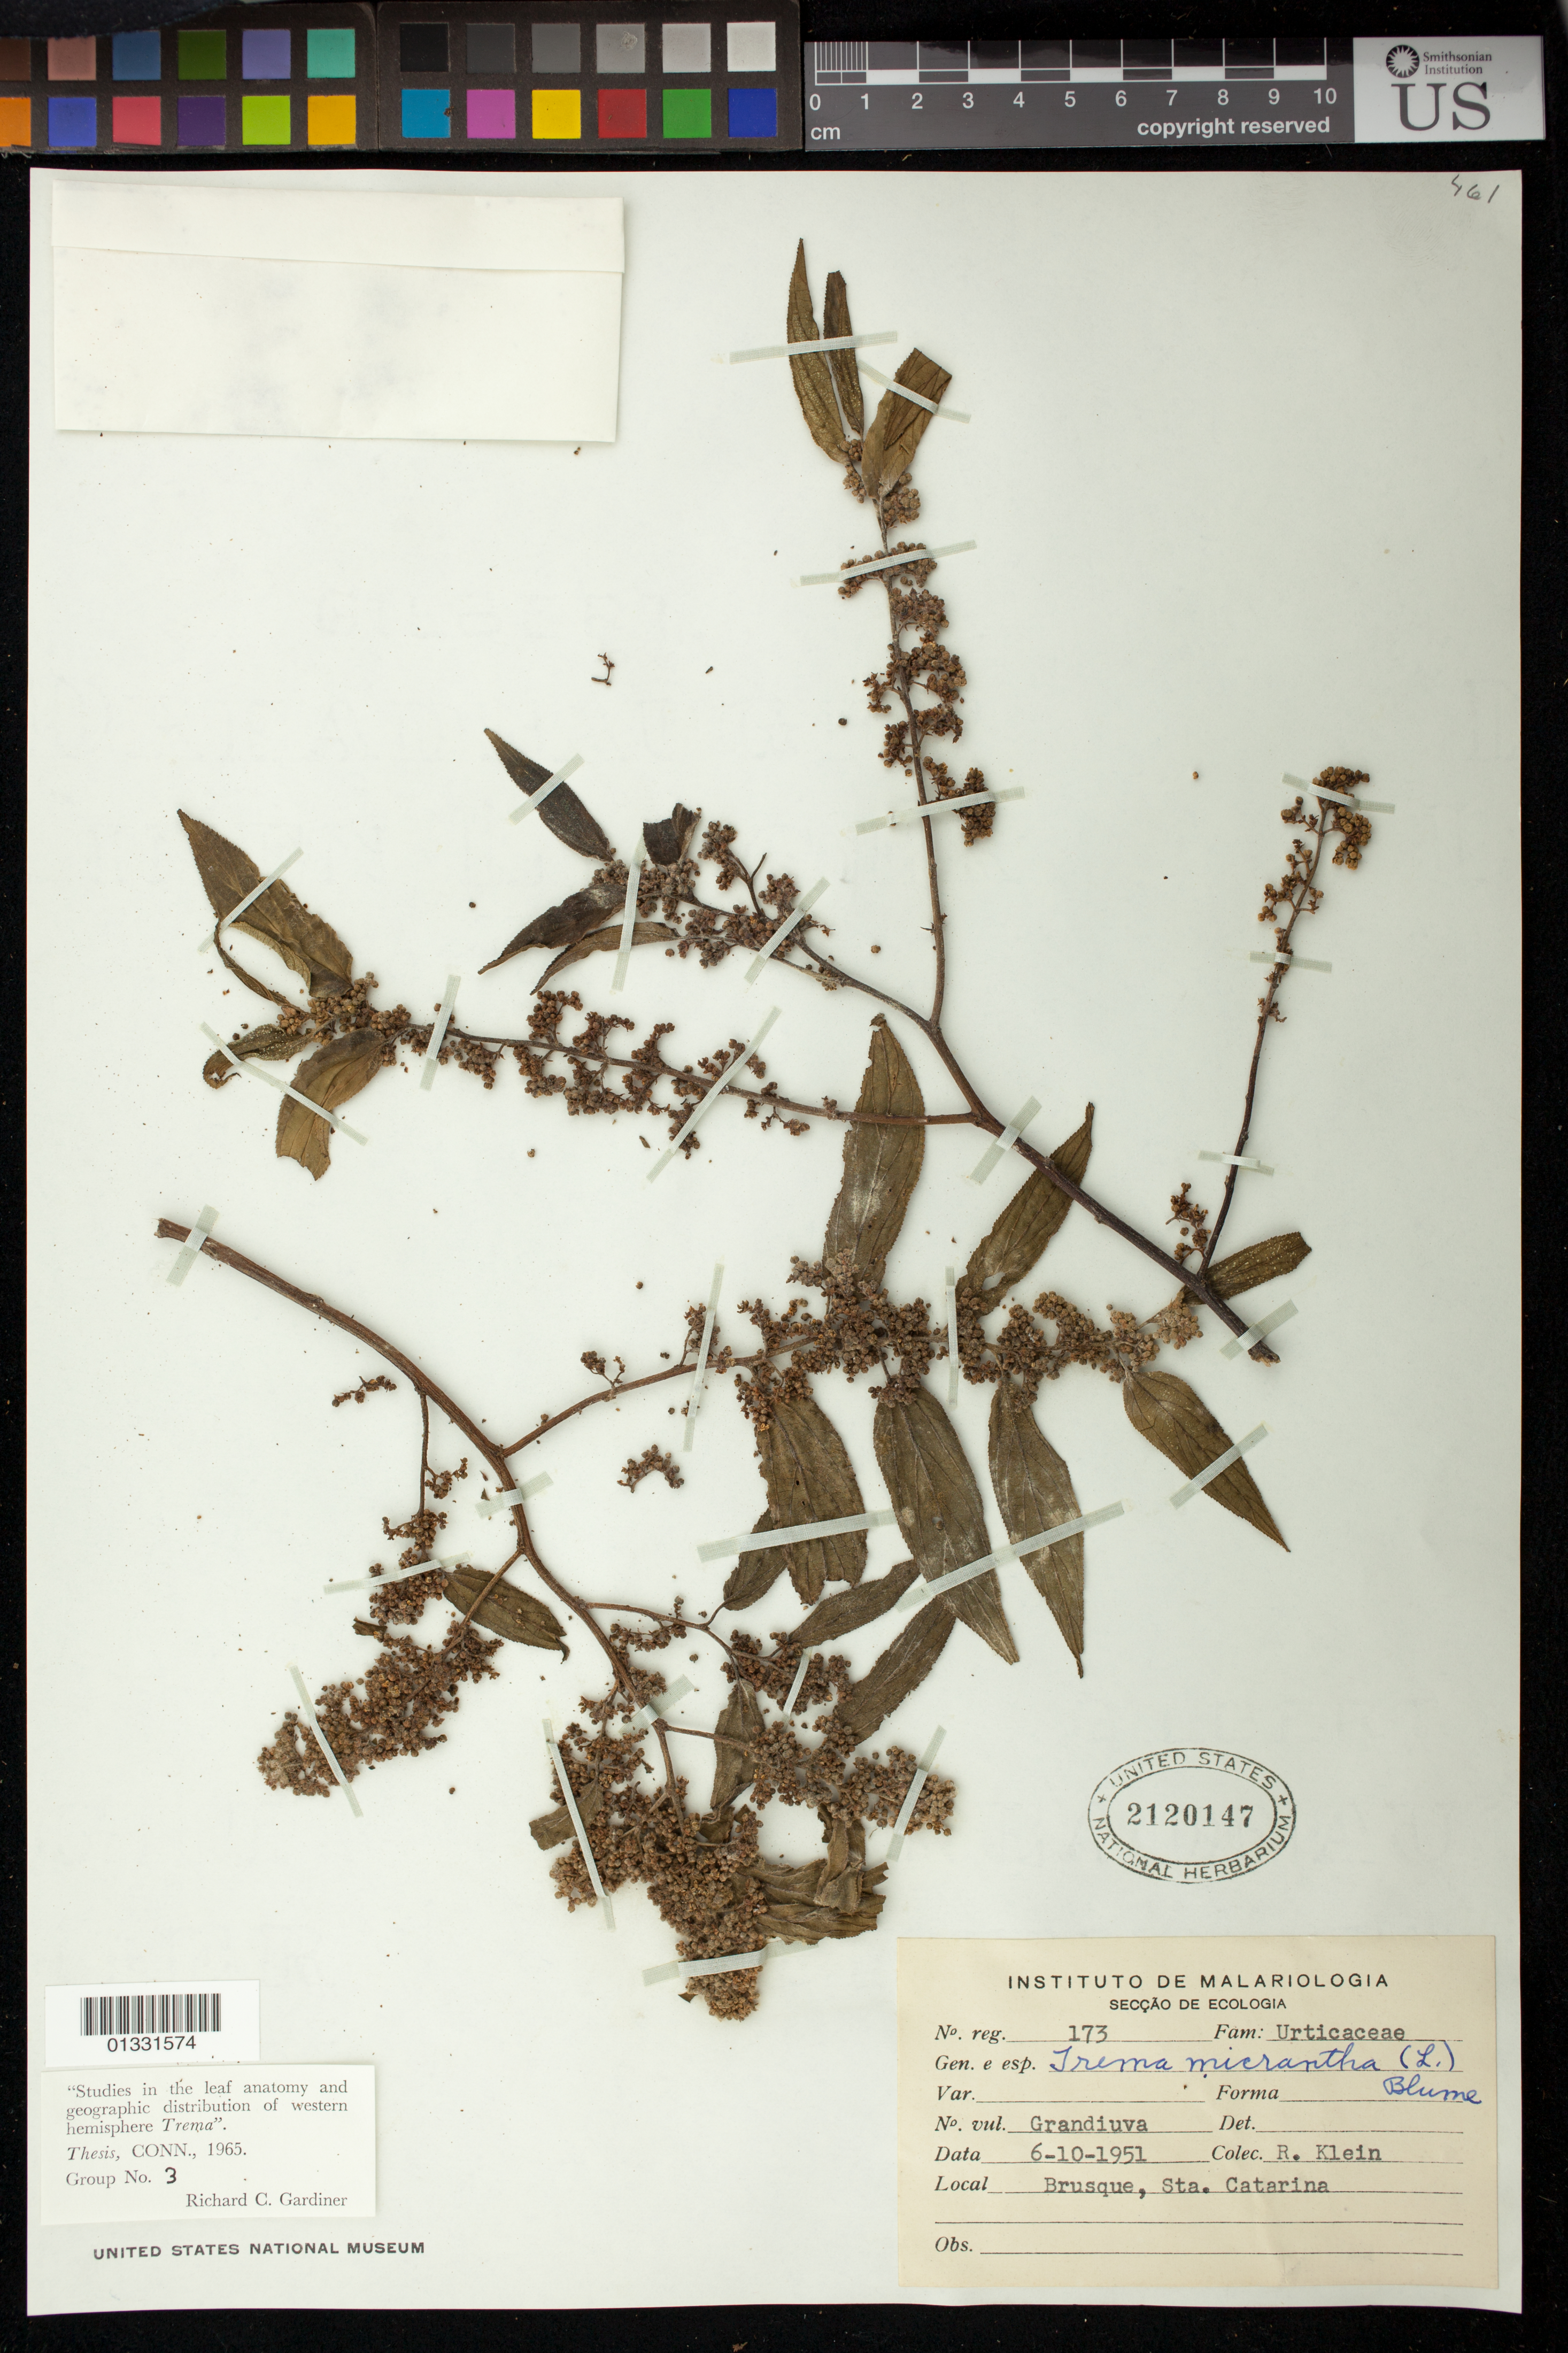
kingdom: Plantae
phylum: Tracheophyta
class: Magnoliopsida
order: Rosales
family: Cannabaceae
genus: Trema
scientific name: Trema micranthum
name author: (L.) Blume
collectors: R. M. Klein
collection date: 1951-10-06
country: Brazil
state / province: Santa Catarina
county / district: Brusque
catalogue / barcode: US 2120147